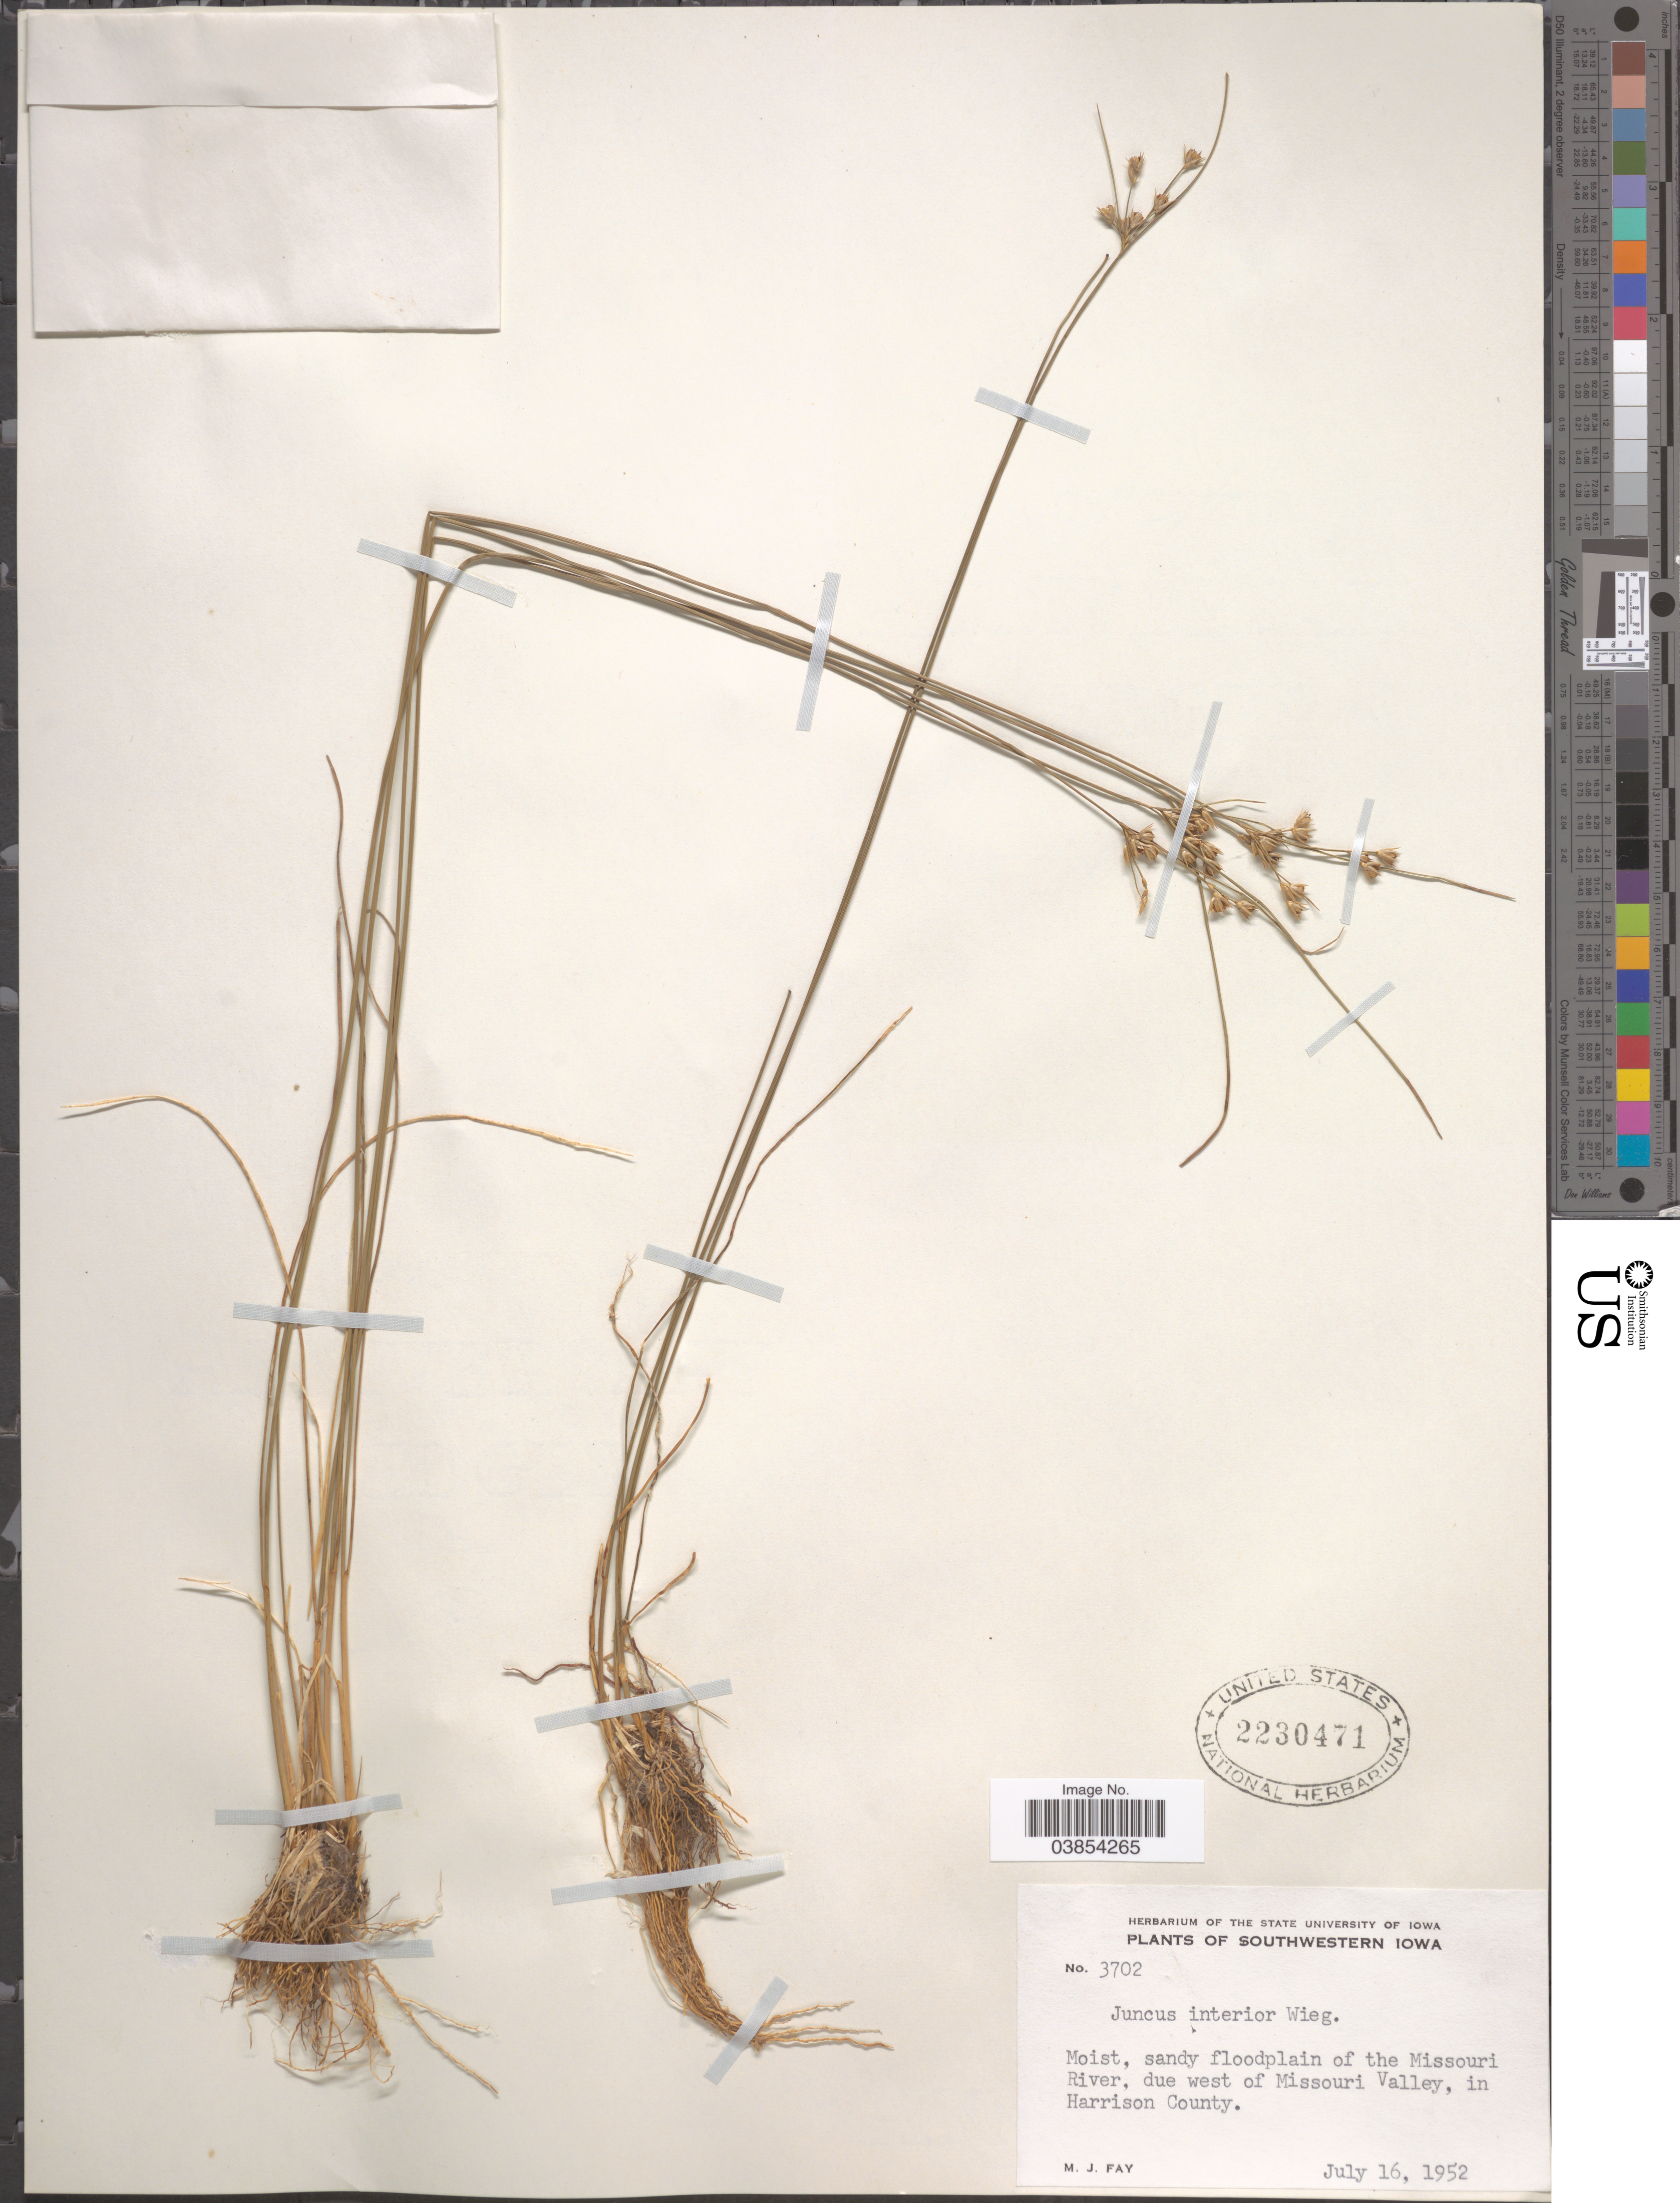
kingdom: Plantae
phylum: Tracheophyta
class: Liliopsida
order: Poales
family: Juncaceae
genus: Juncus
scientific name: Juncus interior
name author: Wiegand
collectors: M. Fay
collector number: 3702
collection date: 1952-07-16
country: United States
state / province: Iowa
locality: Southwestern Iowa. Moist, sandy floodplain of the Missouri River, due west of Missouri Valley, in Harrison County.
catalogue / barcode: US 2230471